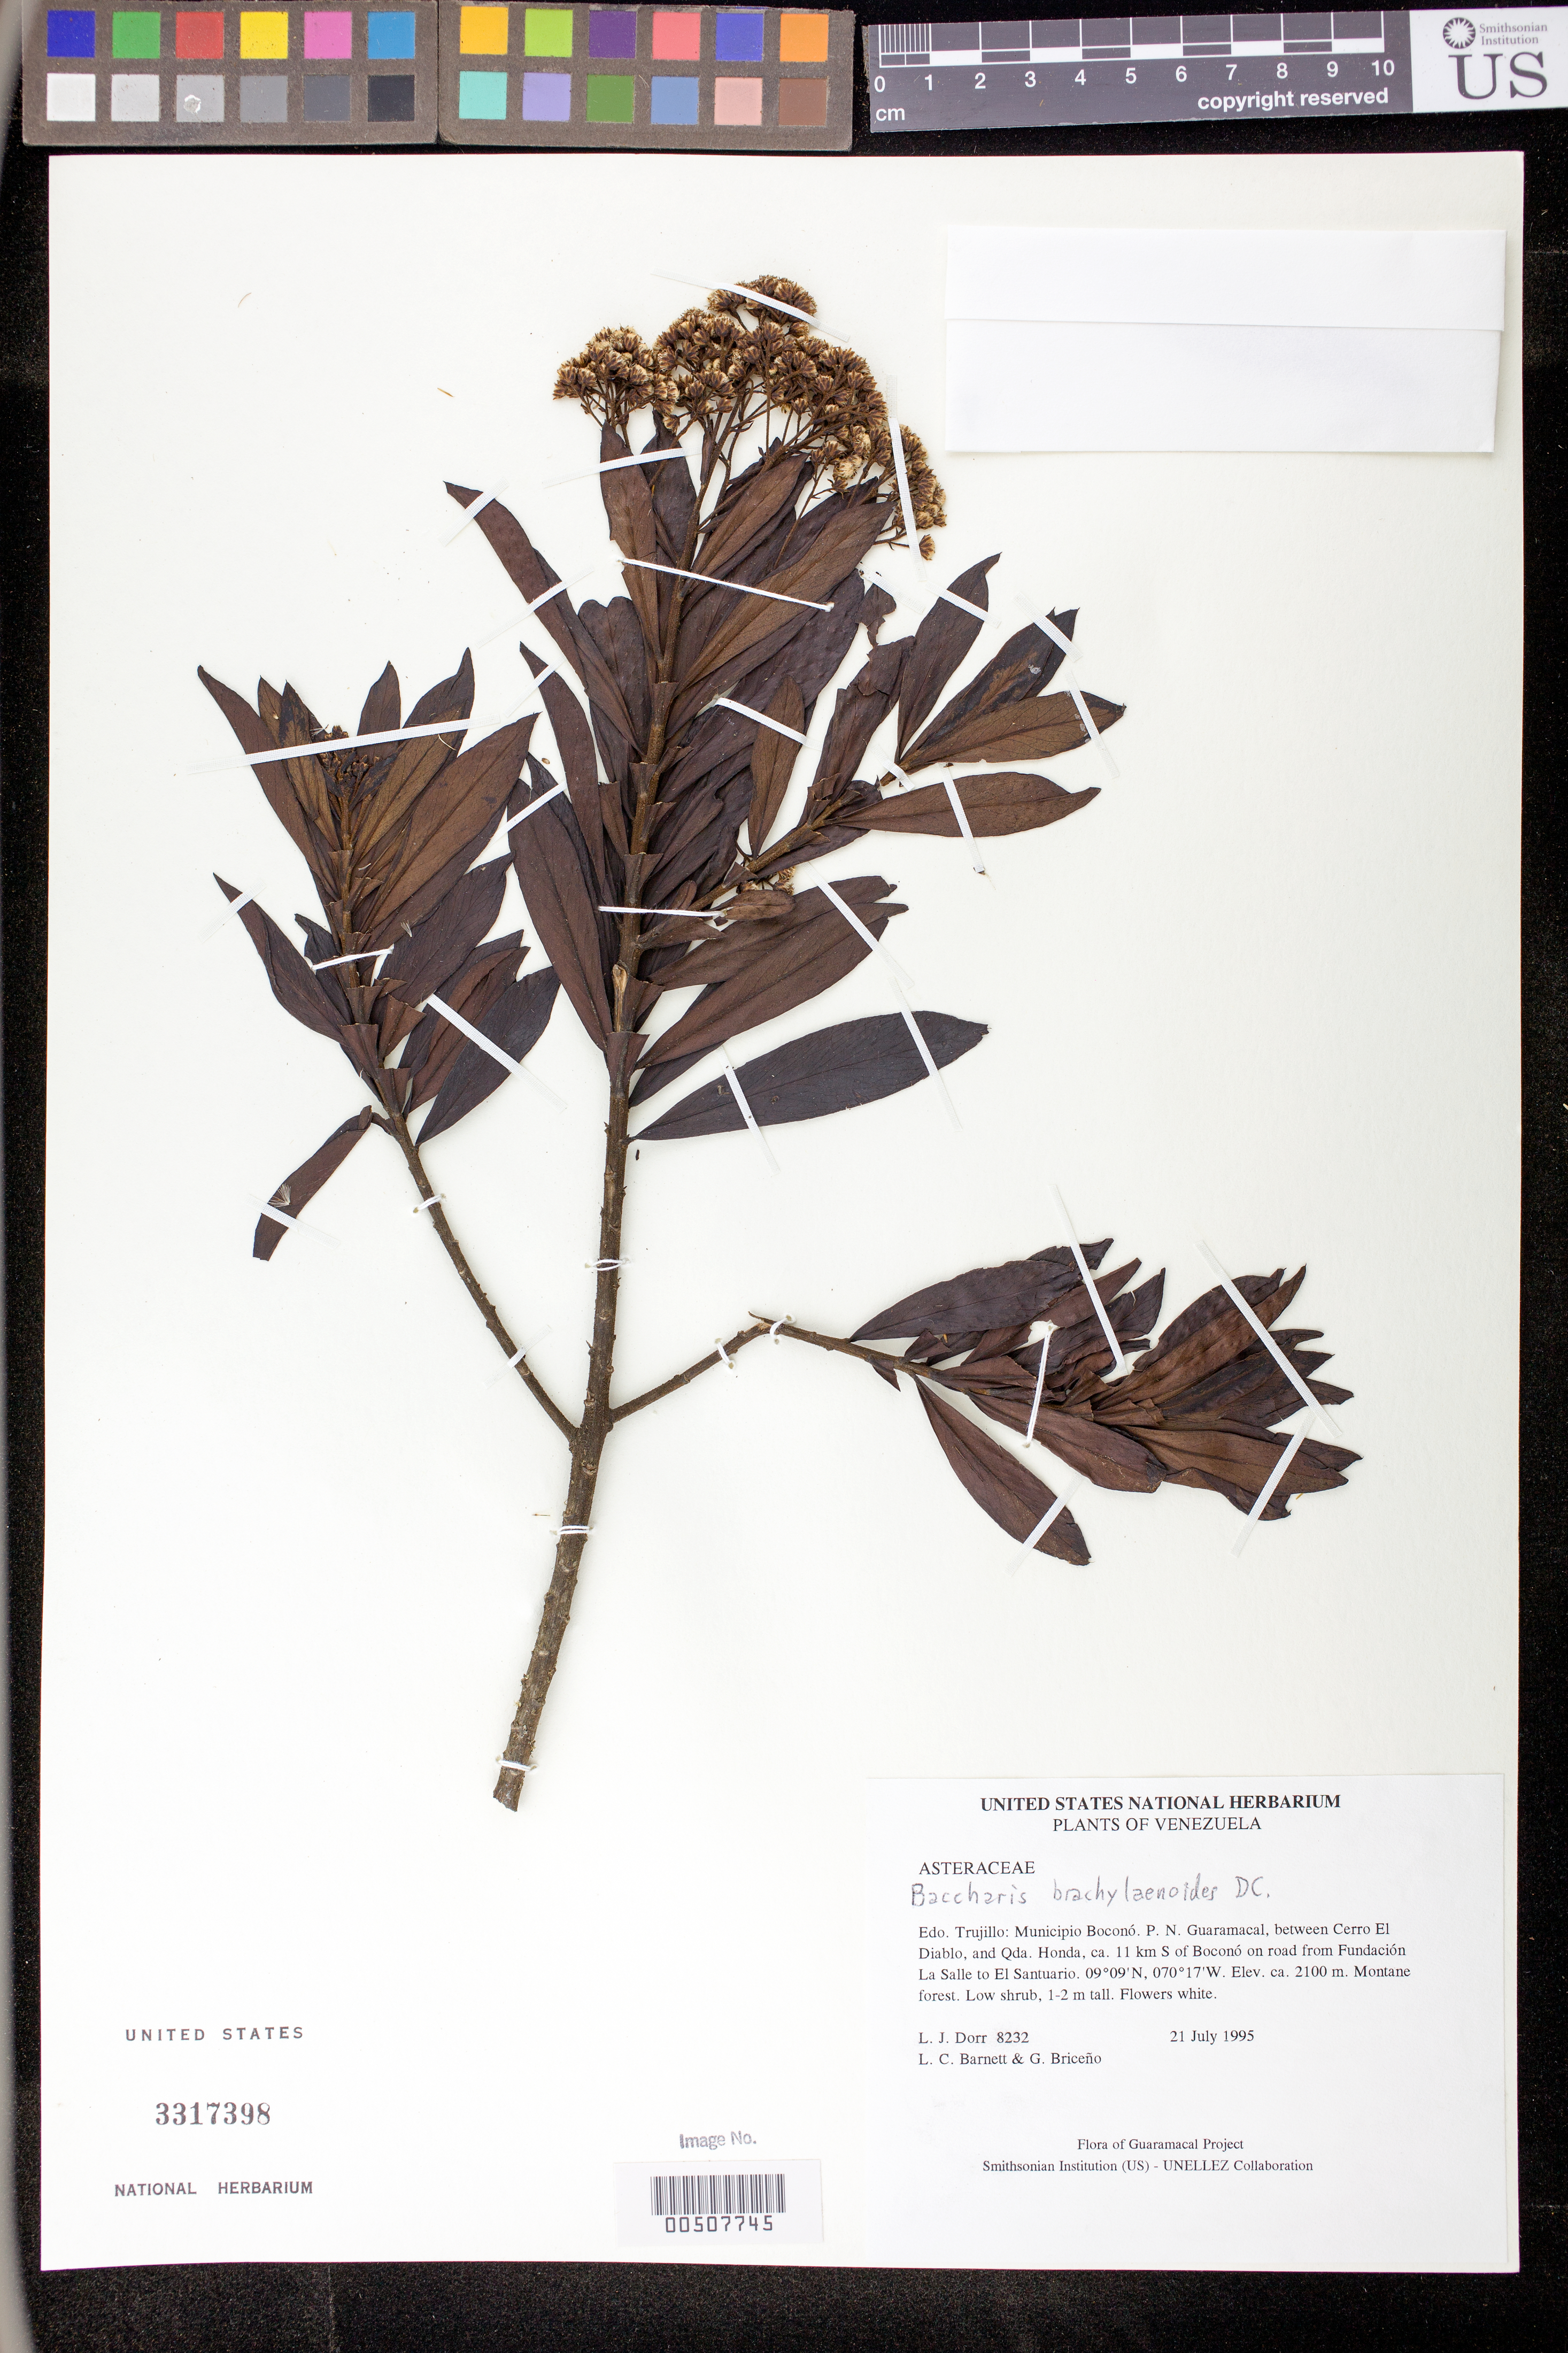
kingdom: Plantae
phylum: Tracheophyta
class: Magnoliopsida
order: Asterales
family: Asteraceae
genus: Baccharis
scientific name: Baccharis brachylaenoides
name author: DC.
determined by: Robinson, Harold E., (US)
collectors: L. J. Dorr, L. C. Barnett & G. Briceño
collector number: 8232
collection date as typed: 21 Jul 1995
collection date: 1995-07-21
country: Venezuela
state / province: Trujillo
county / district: Boconó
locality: Parque Nacional Guaramacal, between Cerro El Diablo, and Qda. Honda, ca. 11 km S of Boconó on road from Fundación La Salle to El Santuario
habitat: Montane forest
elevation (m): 2100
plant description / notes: PORT, US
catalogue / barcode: US 3317398